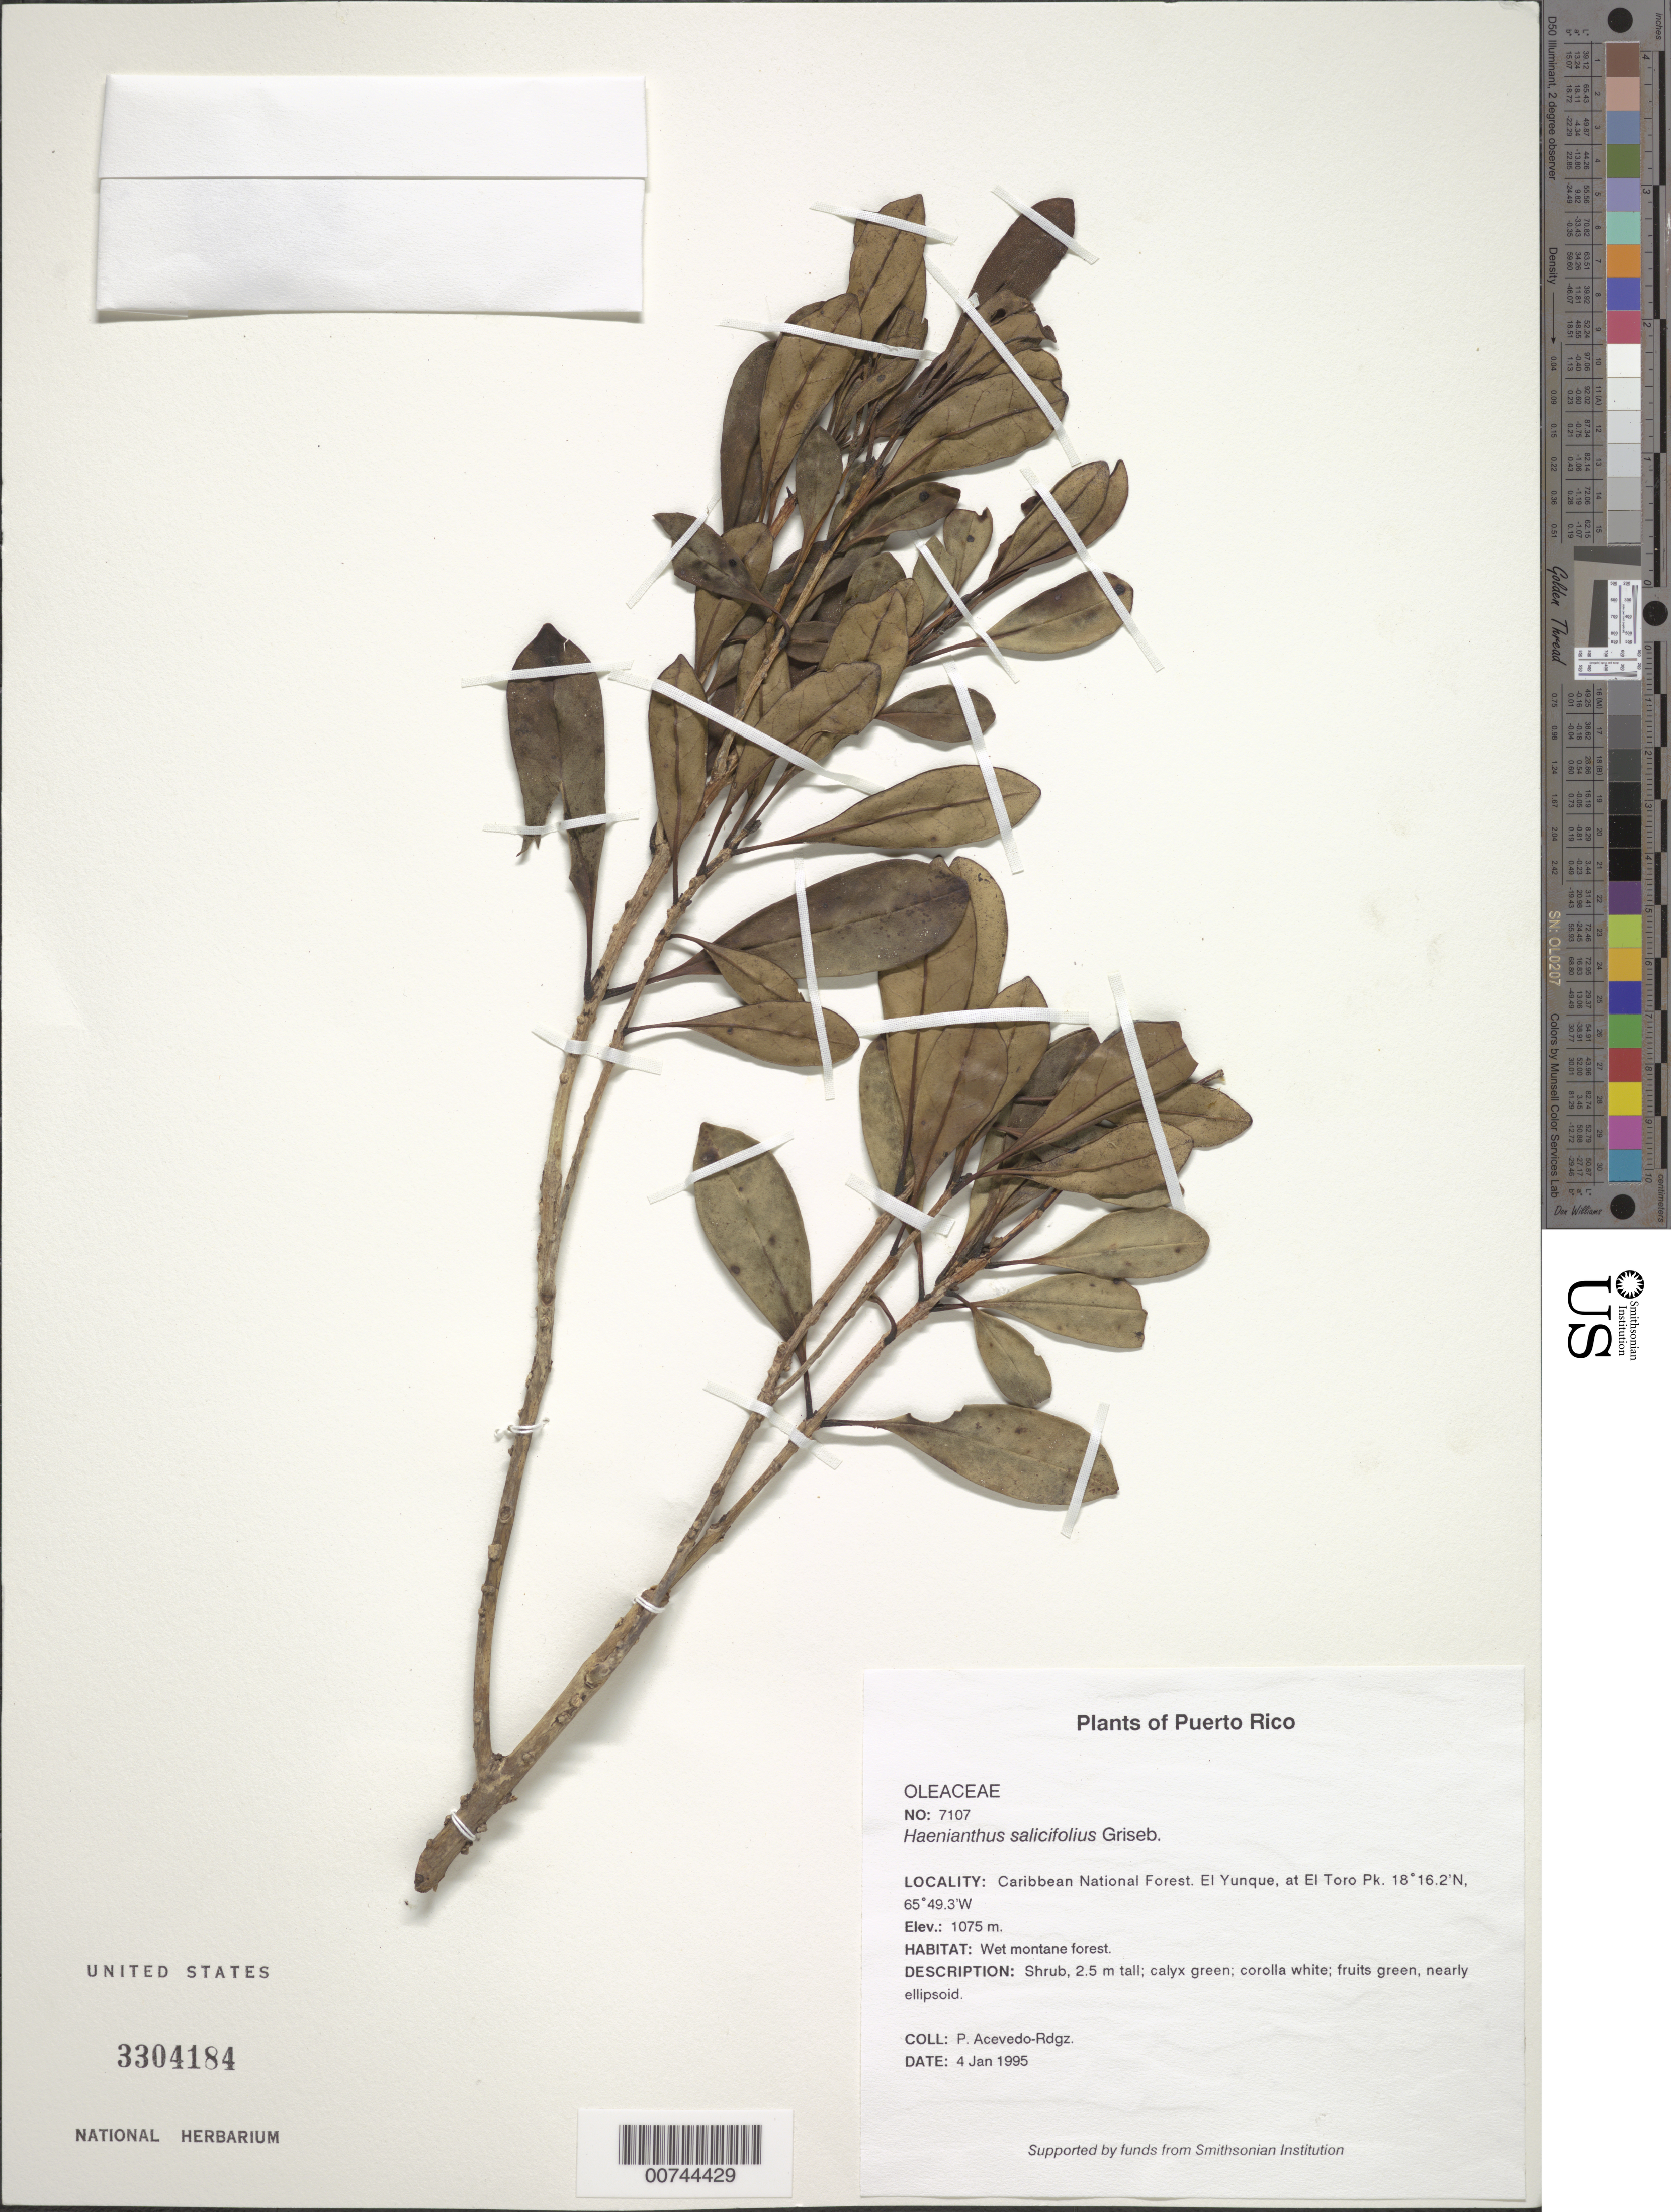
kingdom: Plantae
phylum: Tracheophyta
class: Magnoliopsida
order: Lamiales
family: Oleaceae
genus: Haenianthus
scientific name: Haenianthus salicifolius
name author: Griseb.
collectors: P. Acevedo-Rodr.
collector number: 7107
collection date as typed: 04 Jan 1995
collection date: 1995-01-04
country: Puerto Rico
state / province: Río Grande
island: Puerto Rico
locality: Río Grande; Caribbean National Forest. El Yunque, along El Toro Pk. trail.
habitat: Wet montane forest.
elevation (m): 1075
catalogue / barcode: US 3304184